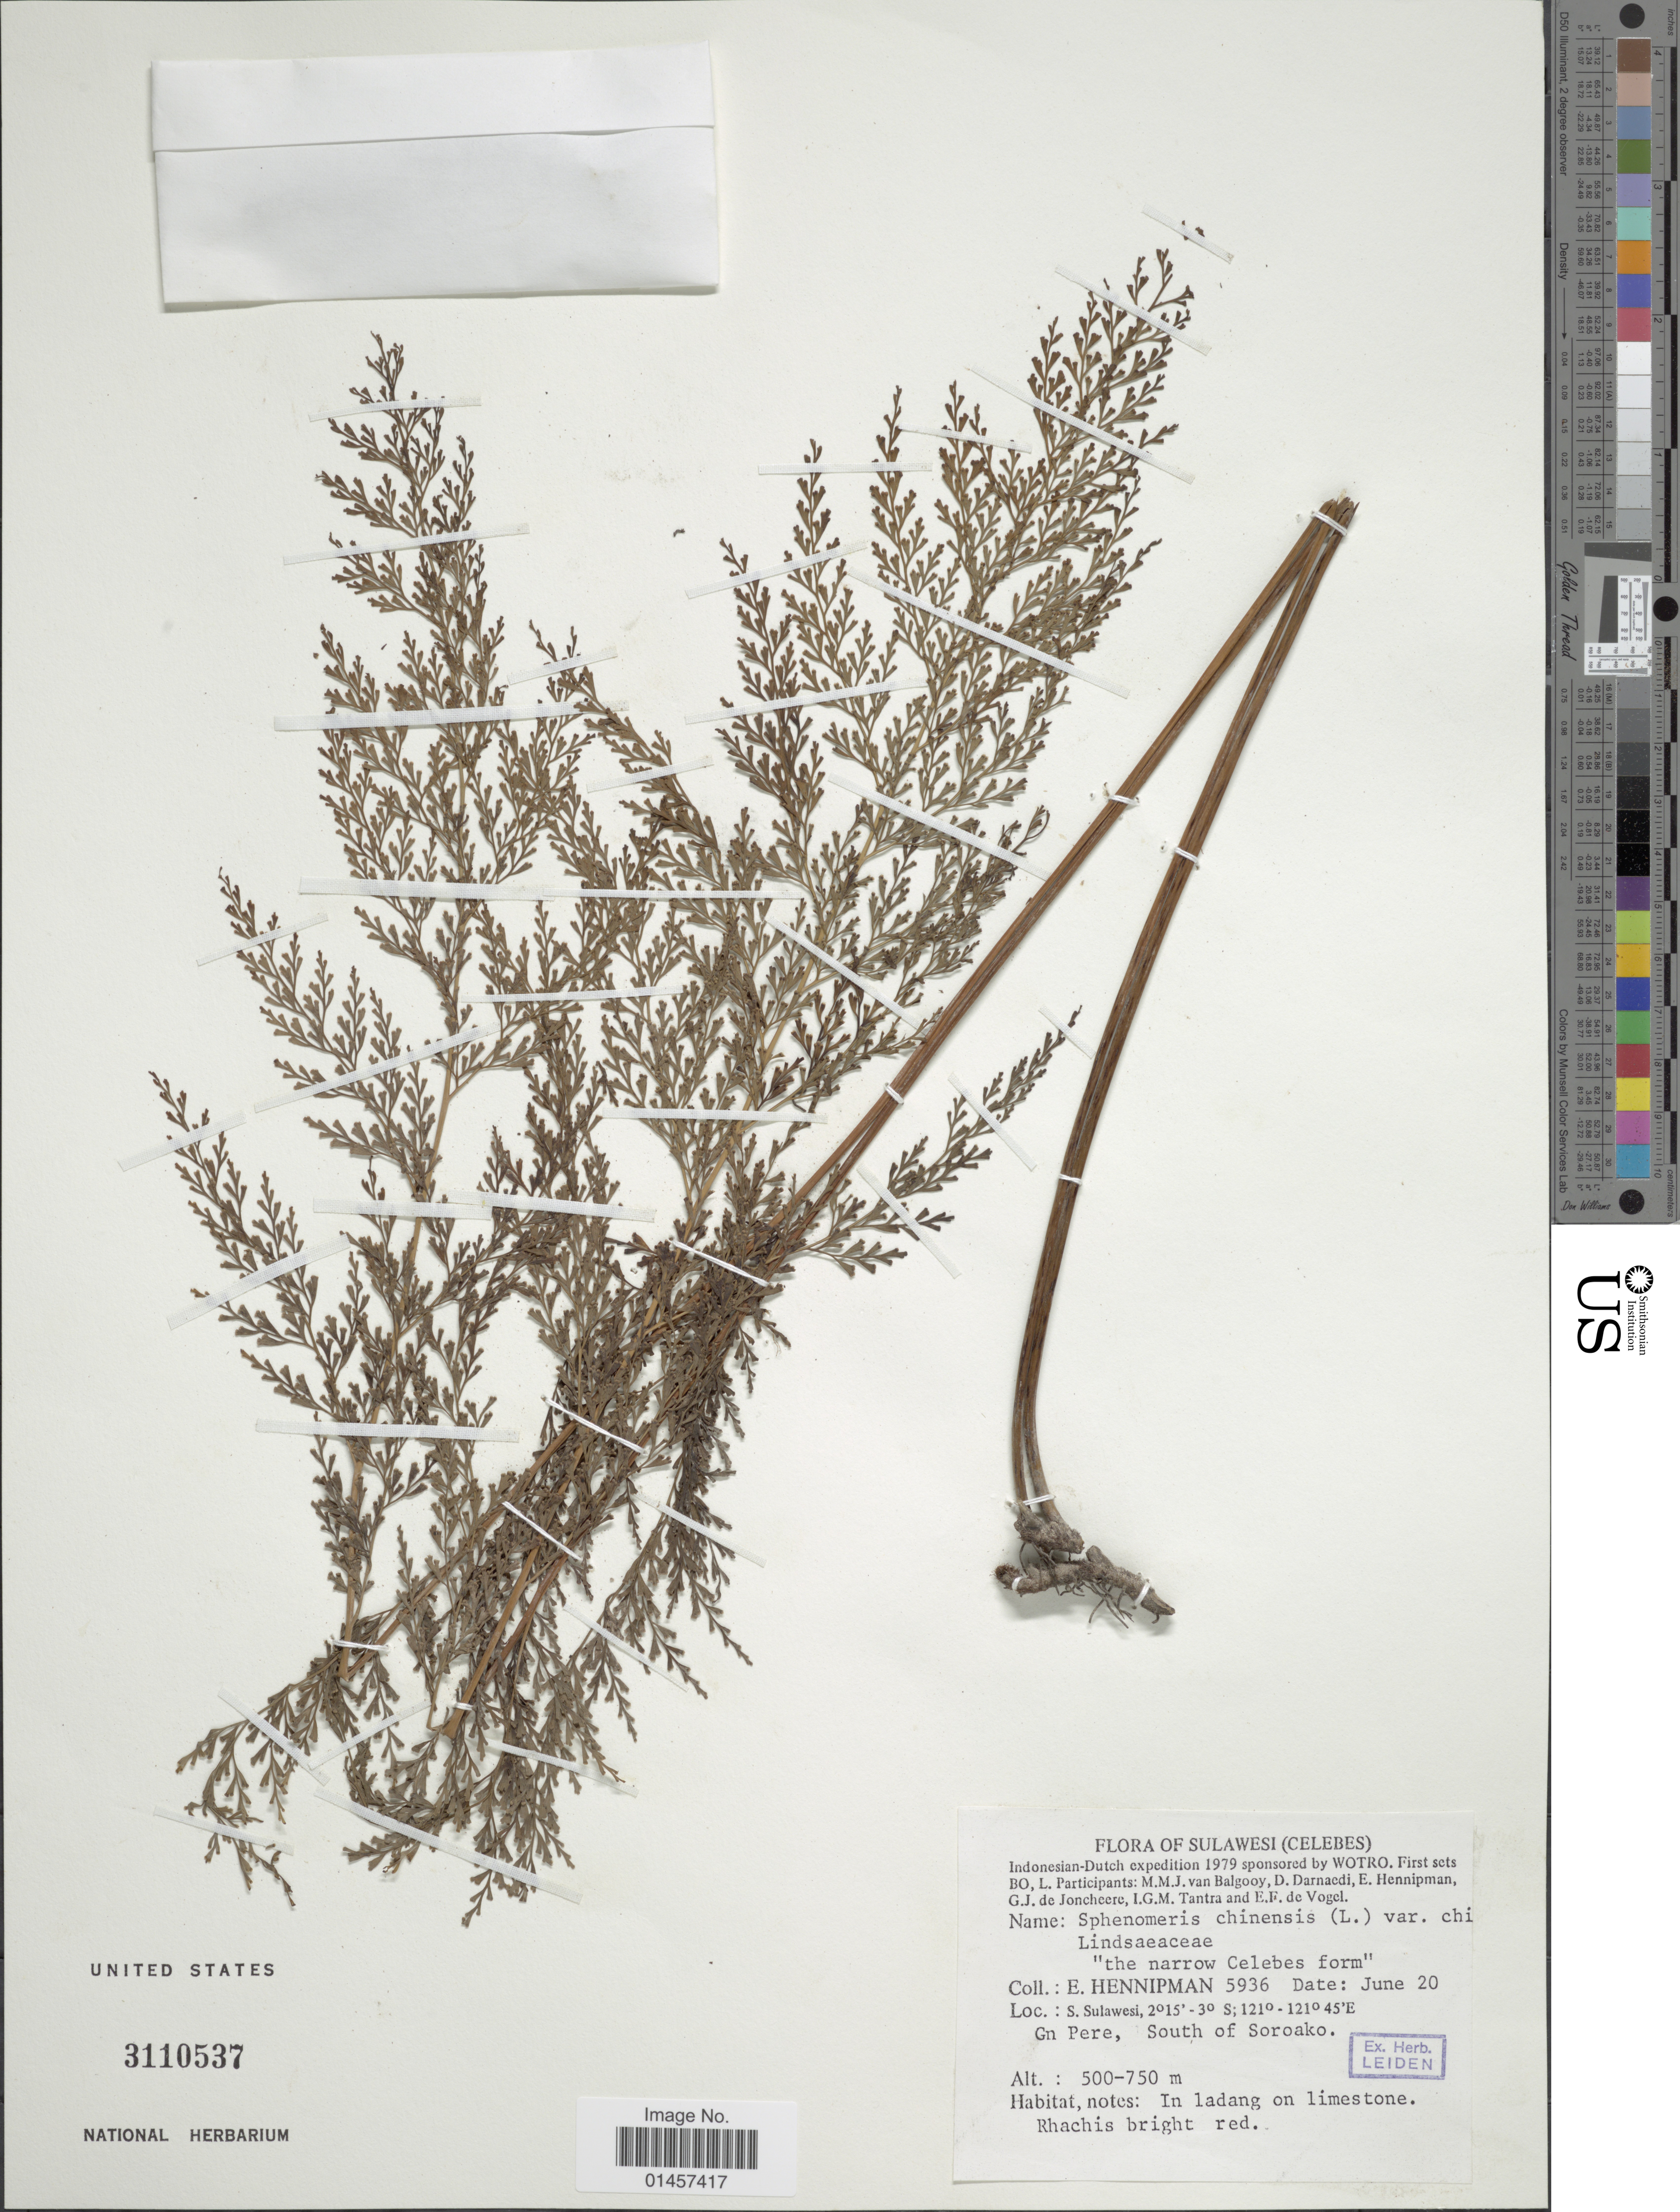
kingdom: Plantae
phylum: Tracheophyta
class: Polypodiopsida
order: Polypodiales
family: Lindsaeaceae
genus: Sphenomeris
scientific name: Sphenomeris chinensis var. chinensis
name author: (L.) Maxon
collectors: E. Hennipman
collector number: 5936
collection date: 1979-06-20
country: Indonesia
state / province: Sulawesi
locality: Sulawesi(Celebes), S. Sulawesi, Gn Pere, South of Soraoko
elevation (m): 500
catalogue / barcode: US 3110537